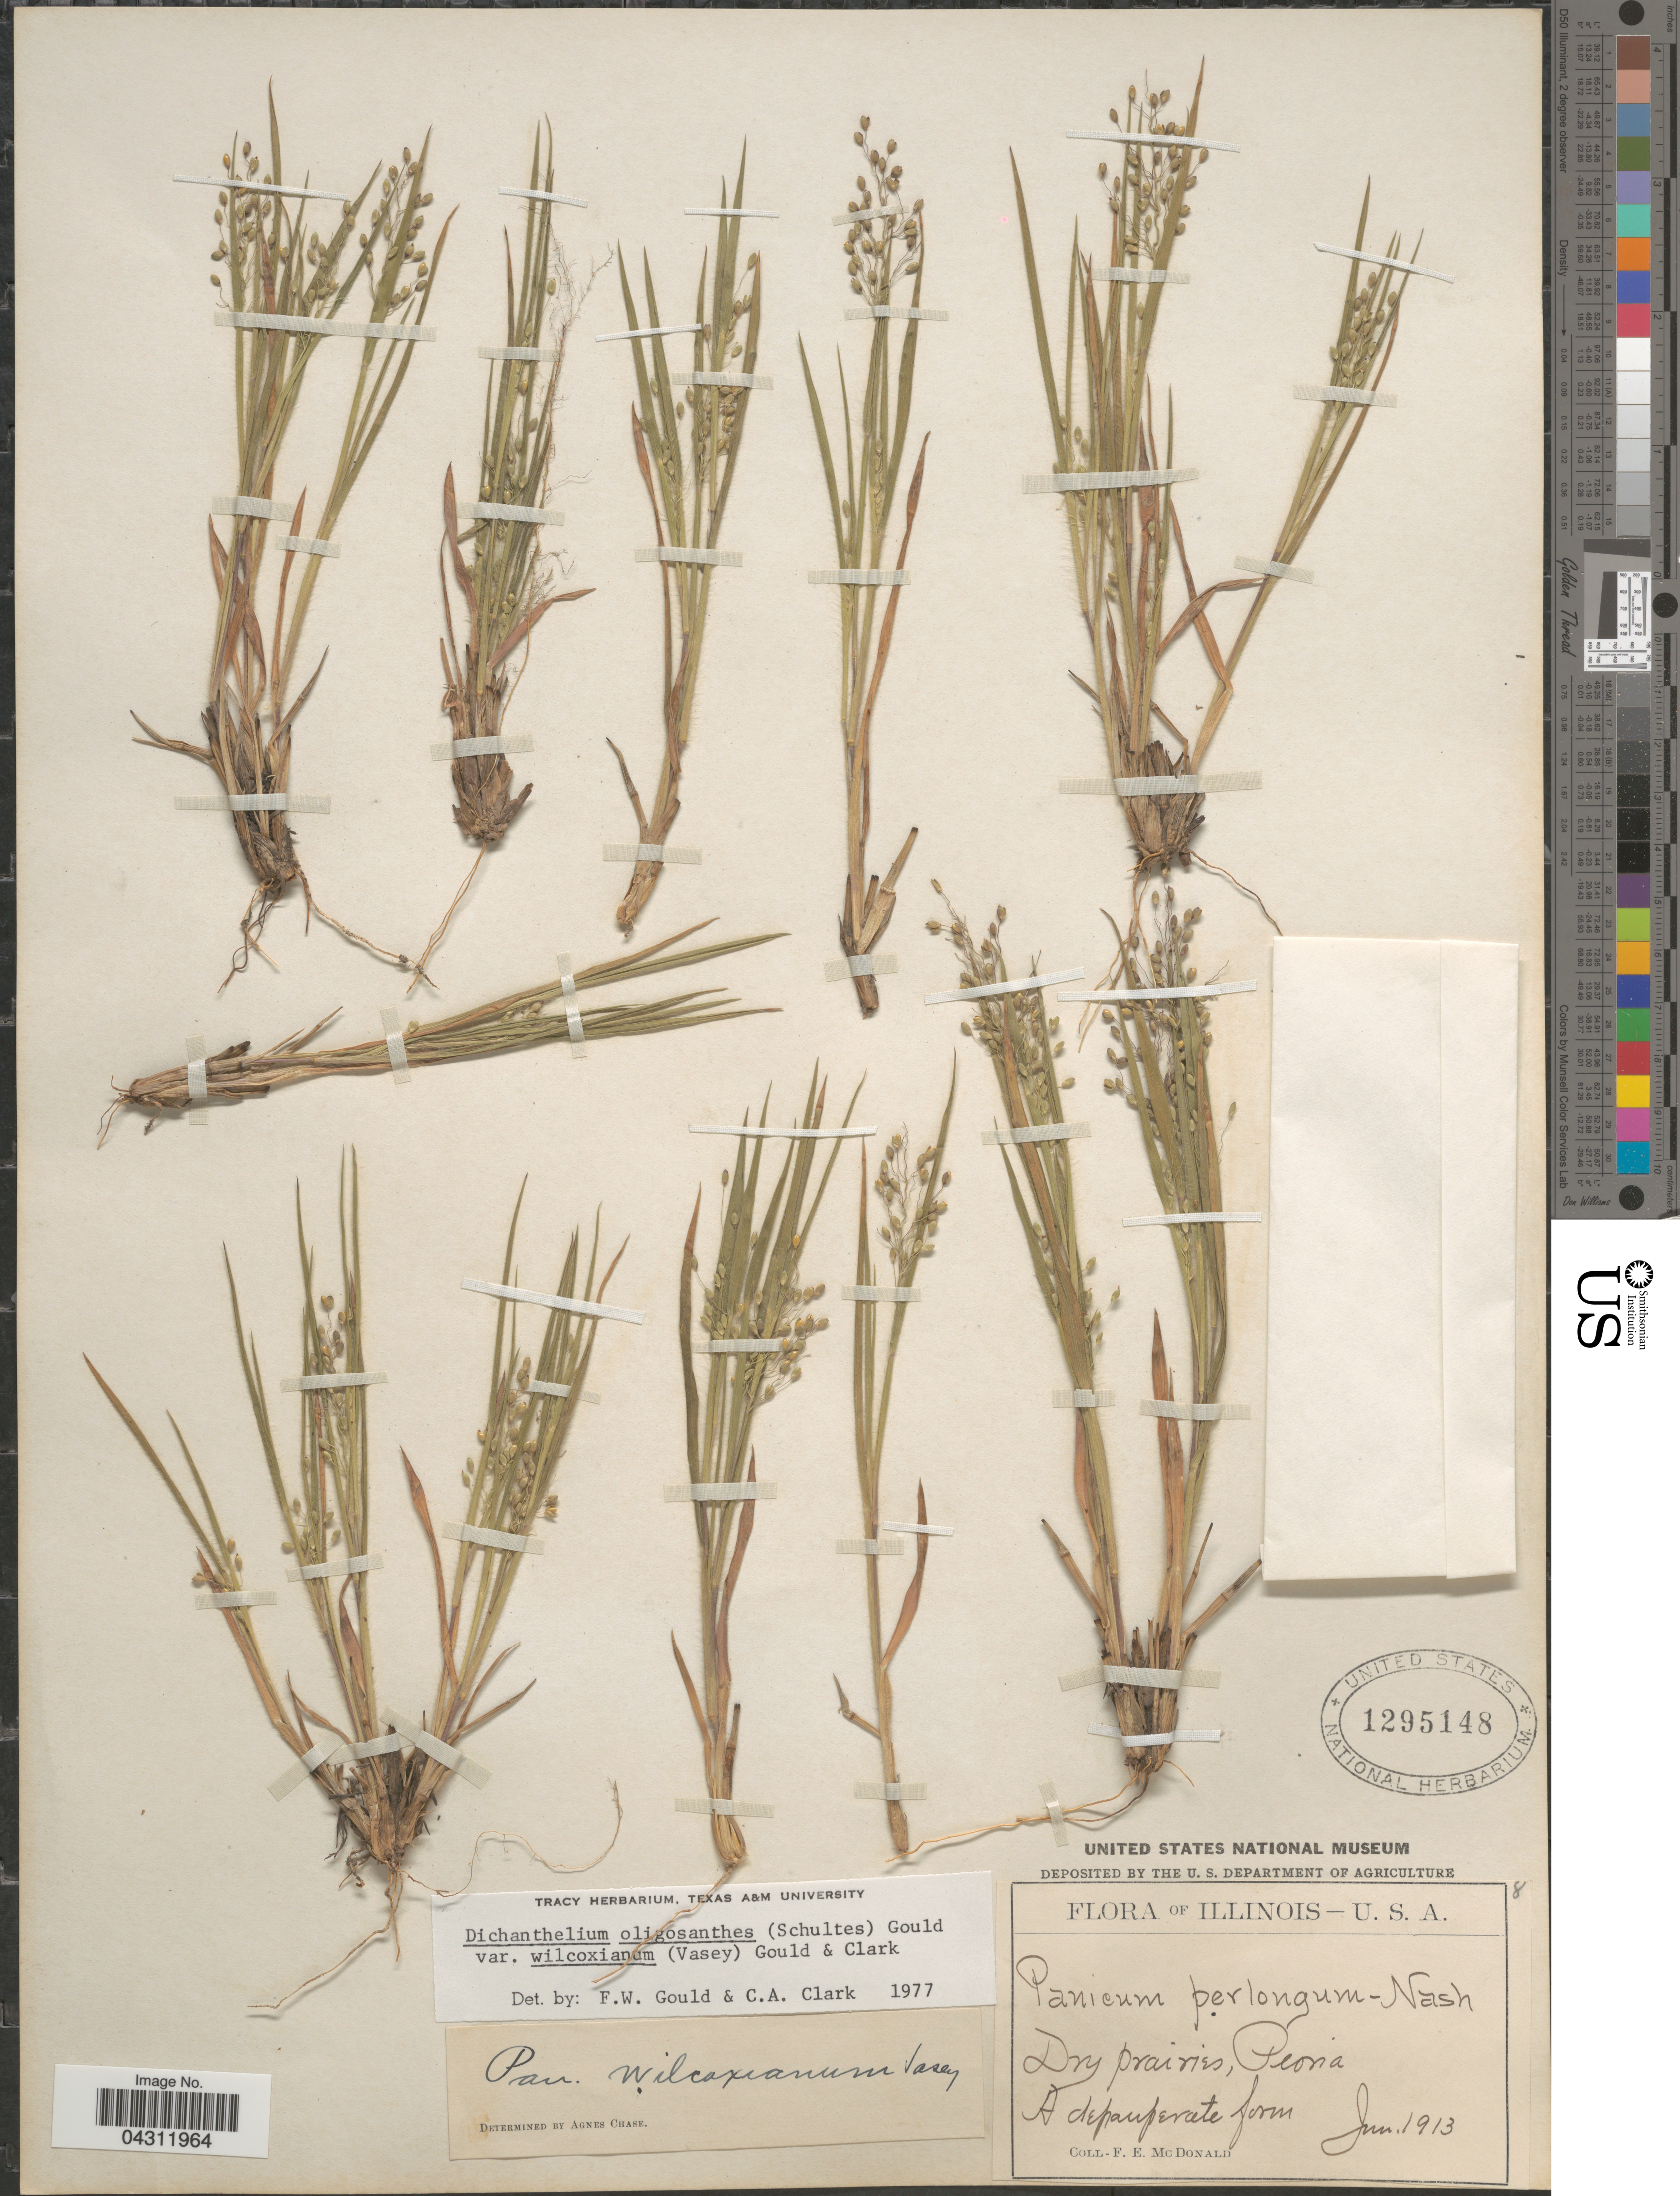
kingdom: Plantae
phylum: Tracheophyta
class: Liliopsida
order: Poales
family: Poaceae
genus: Dichanthelium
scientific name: Dichanthelium wilcoxianum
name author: Freckmann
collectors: F. E. McDonald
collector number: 8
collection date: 1913-06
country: United States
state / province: Illinois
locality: Dry prairies, Peoria.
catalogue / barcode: US 1295148